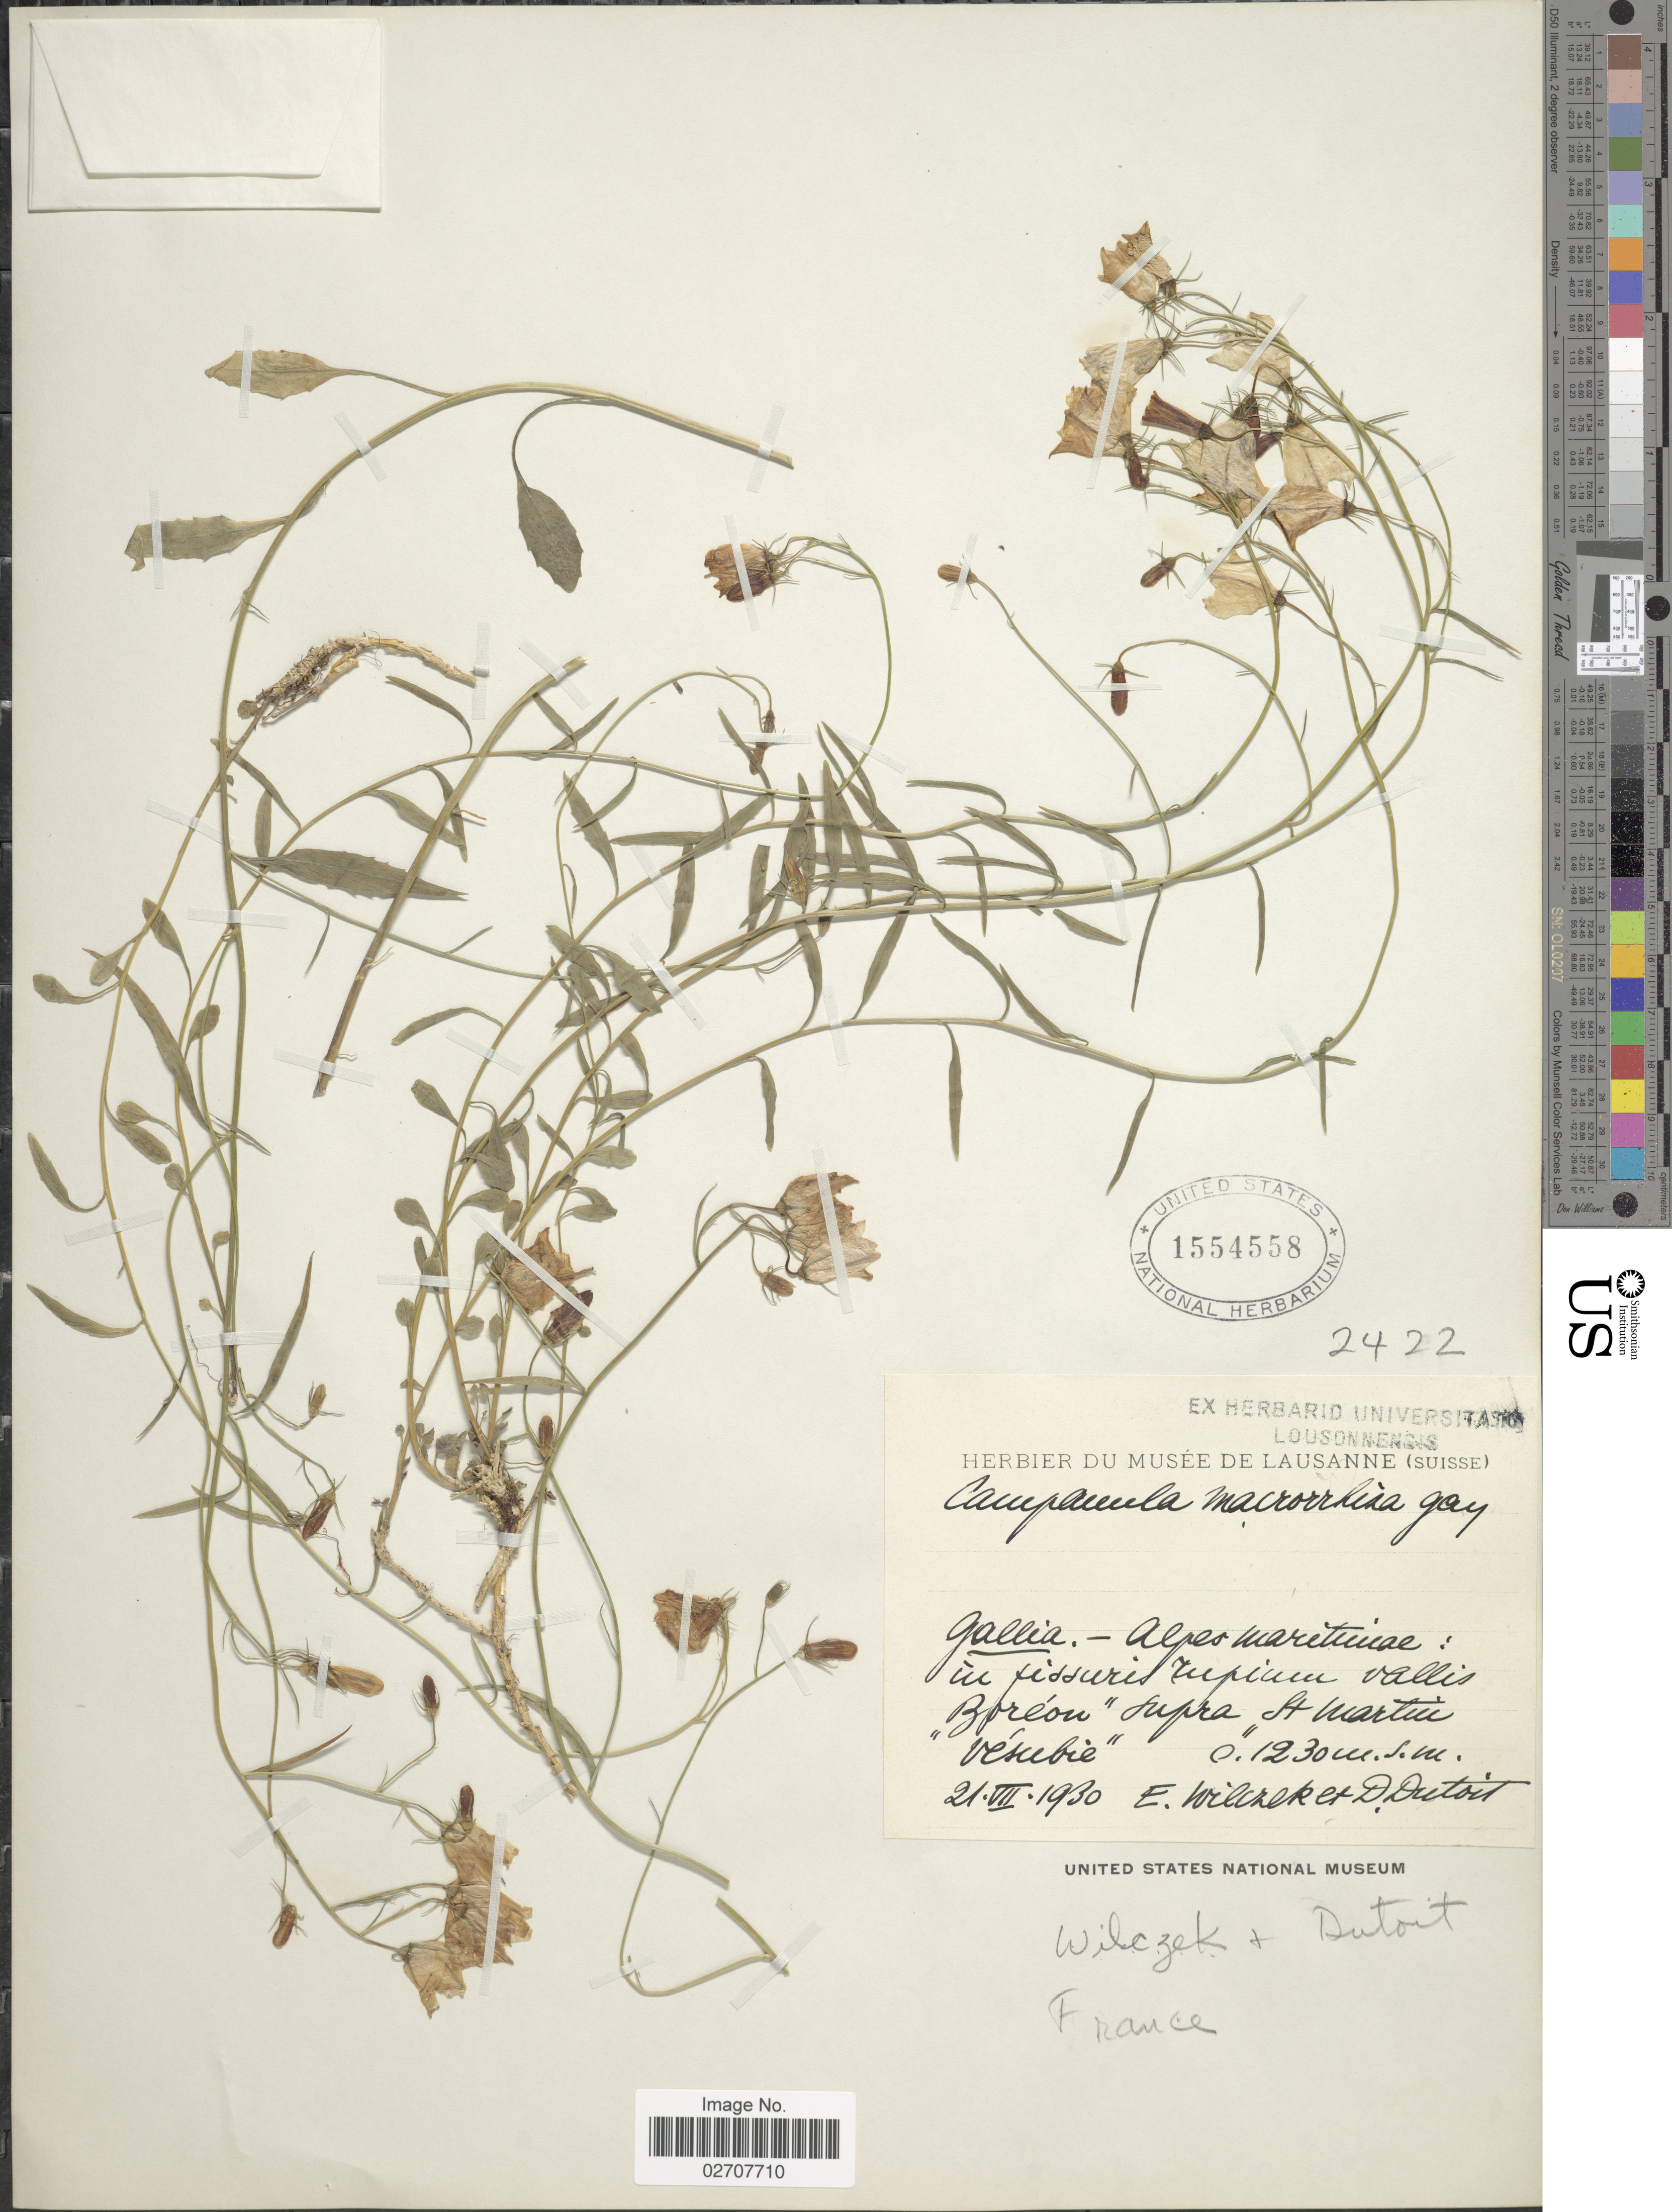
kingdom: Plantae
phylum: Tracheophyta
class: Magnoliopsida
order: Asterales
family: Campanulaceae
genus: Campanula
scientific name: Campanula macrorhiza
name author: J. Gay ex A. DC.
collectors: E. Wilczek & D. Dutoit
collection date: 1930-07-21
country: France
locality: Gallia. Alpes maritimae: in fissuris rupium vallis "Boréon" supra St Martin "Venebie"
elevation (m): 1230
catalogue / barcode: US 1554558